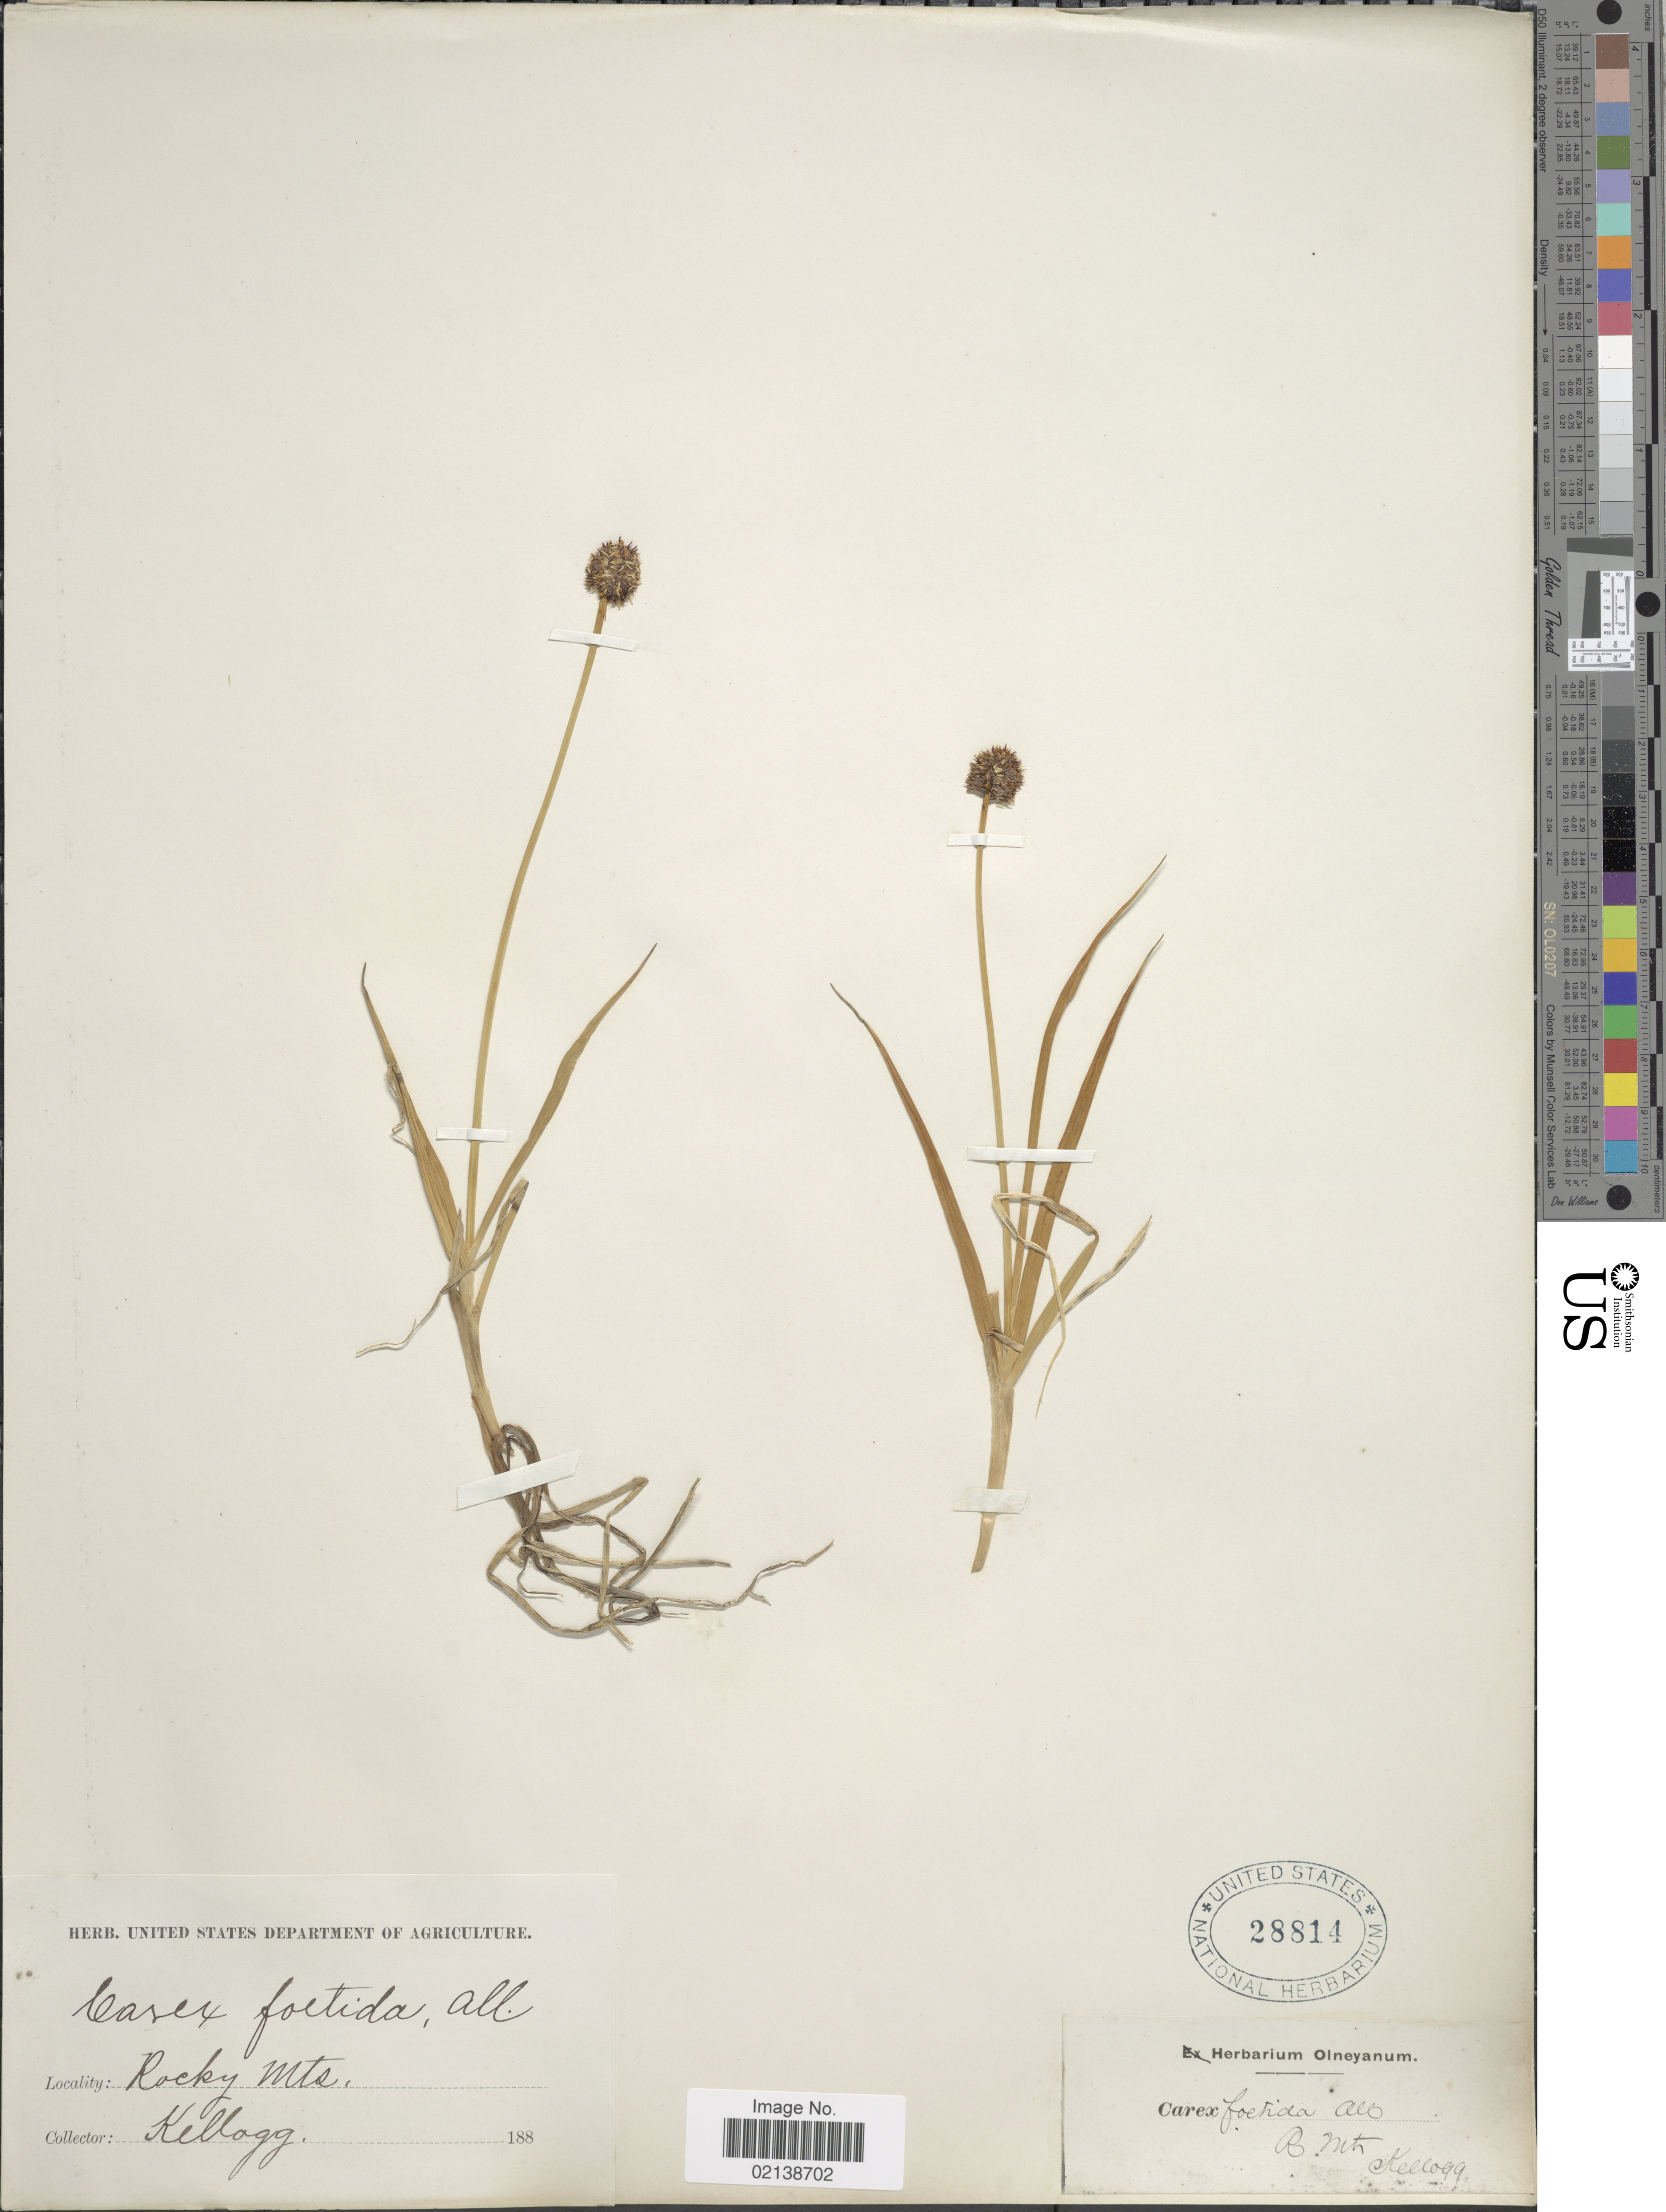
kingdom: Plantae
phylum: Tracheophyta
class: Liliopsida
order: Poales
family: Cyperaceae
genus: Carex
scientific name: Carex vernacula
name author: L.H. Bailey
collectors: -- Kellogg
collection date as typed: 188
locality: Rocky Mts.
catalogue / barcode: US 28814